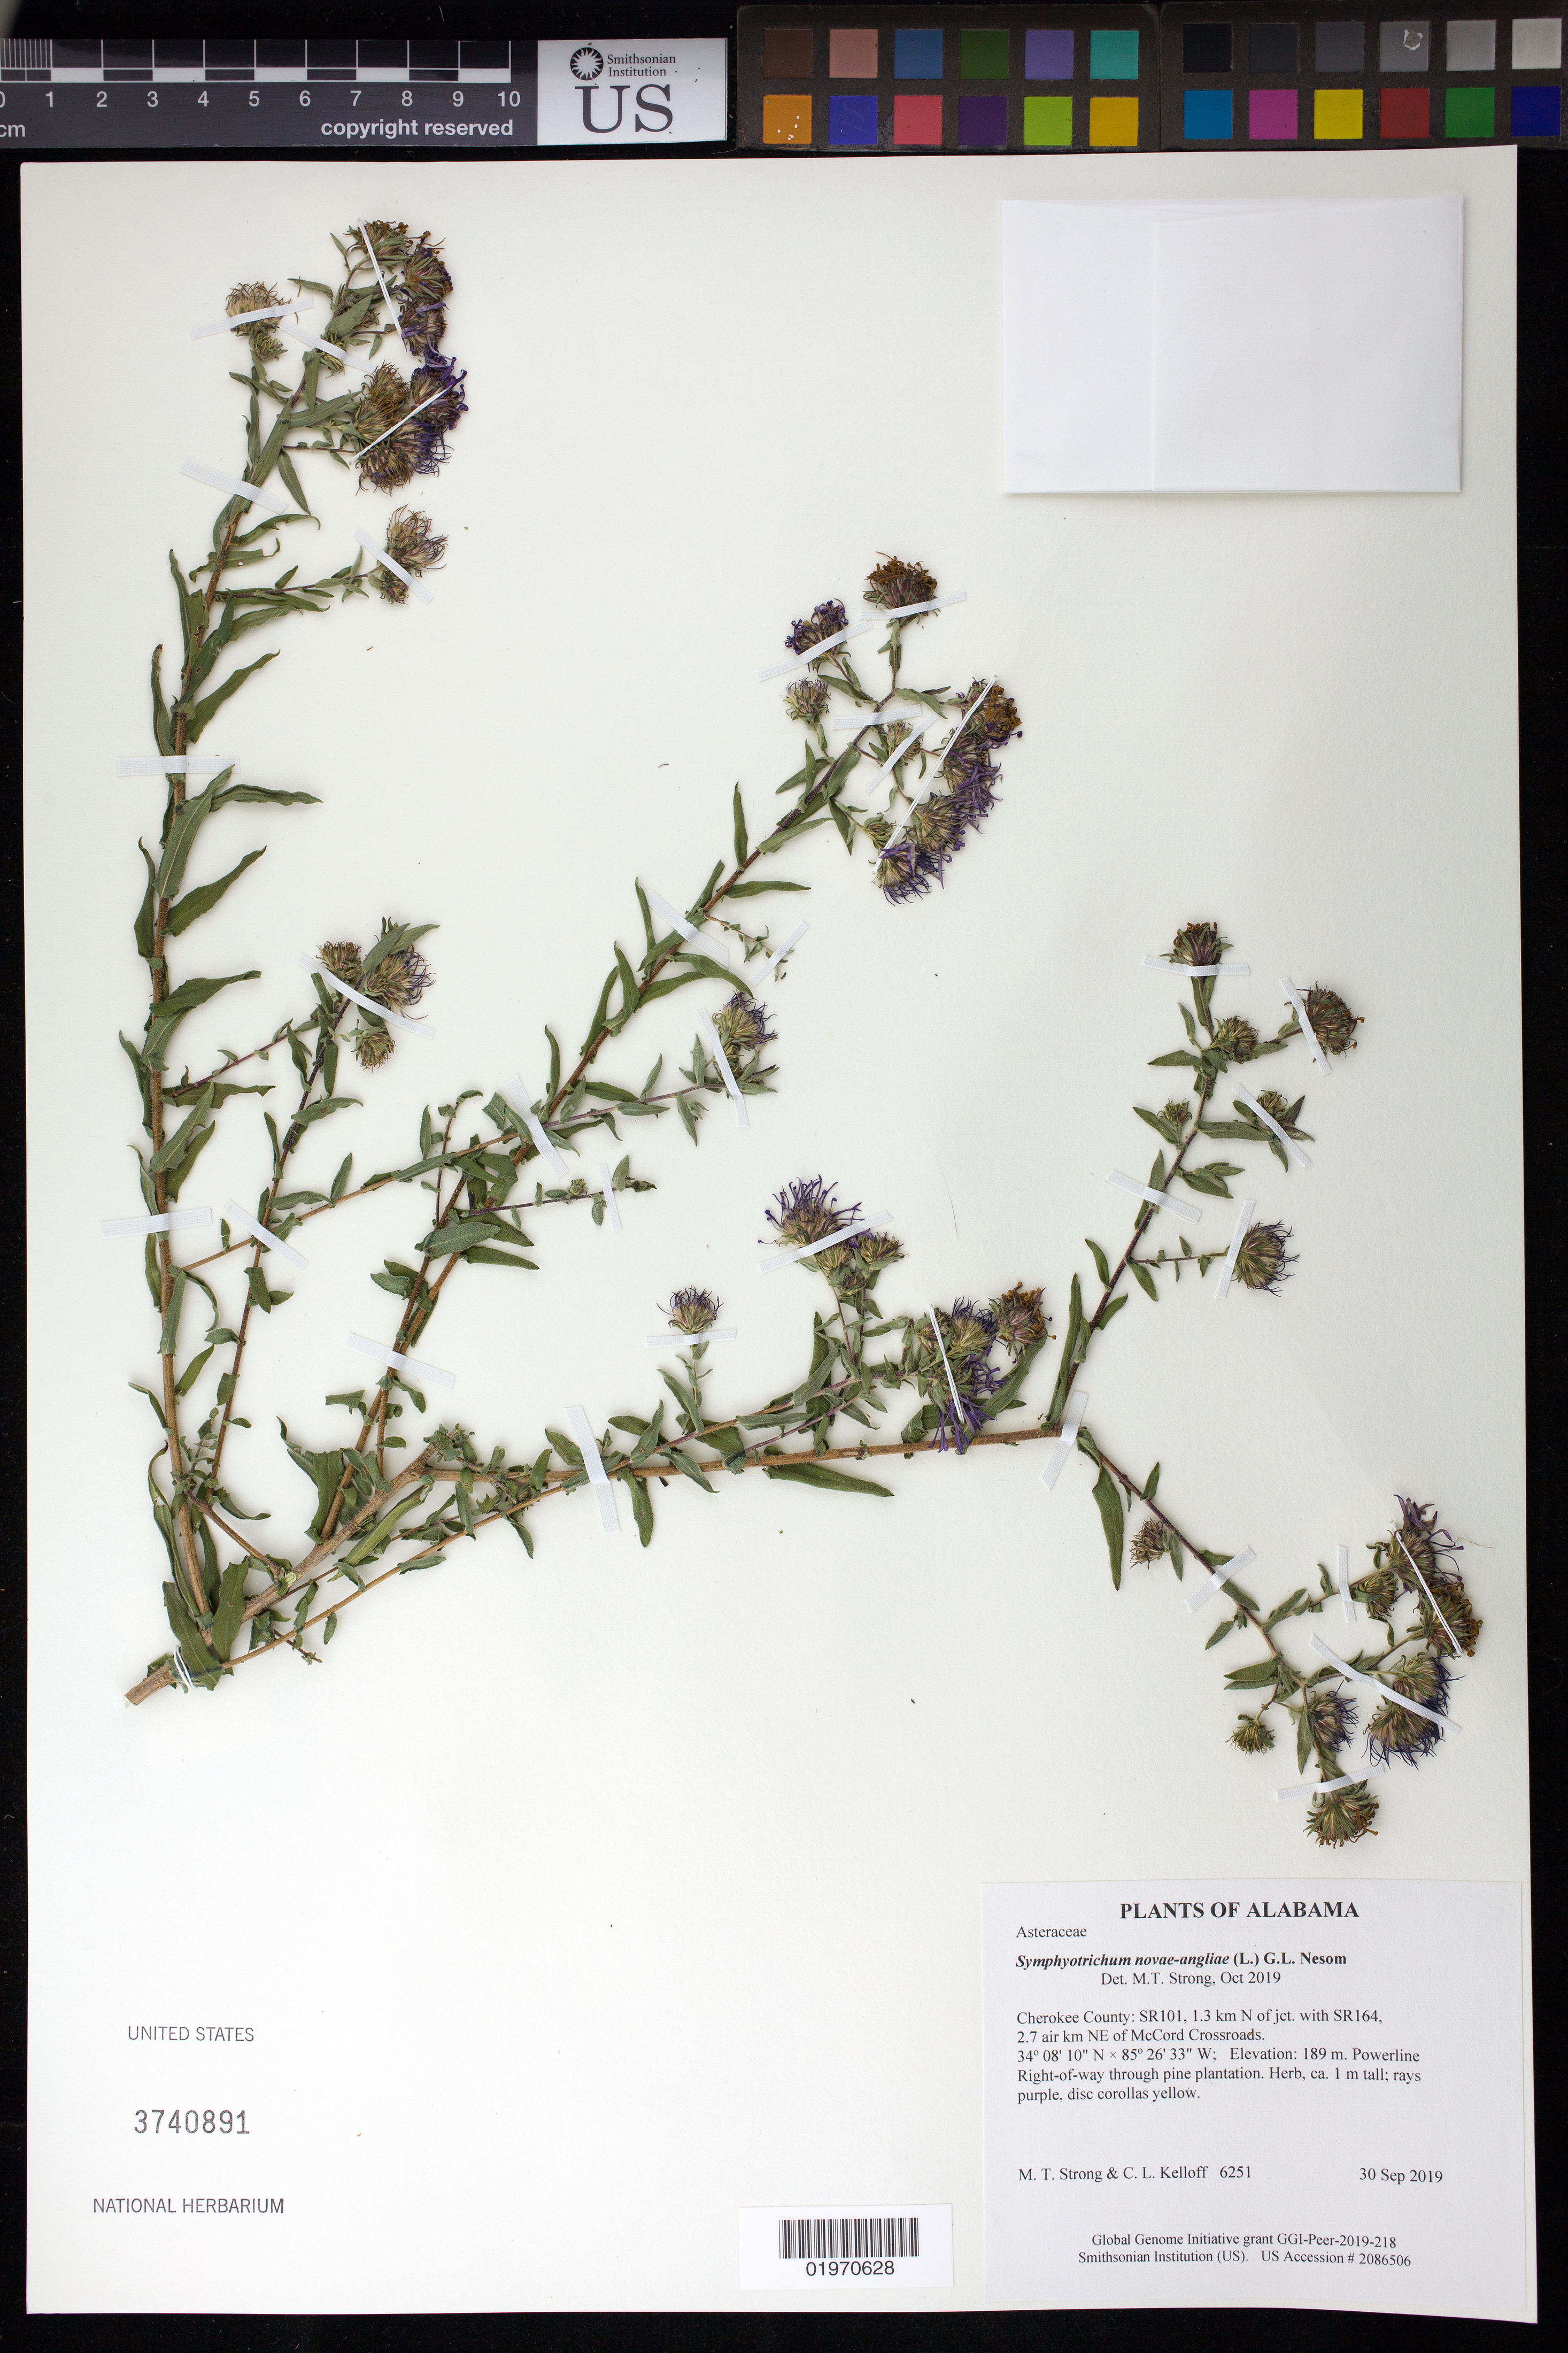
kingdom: Plantae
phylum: Tracheophyta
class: Magnoliopsida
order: Asterales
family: Asteraceae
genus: Symphyotrichum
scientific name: Symphyotrichum novae-angliae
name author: (L.) G.L. Nesom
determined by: Strong, Mark T., (BOT), Smithsonian Institution - National Museum of Natural History (UNITED STATES)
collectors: M. T. Strong & C. L. Kelloff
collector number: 6251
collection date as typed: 30 Sep 2019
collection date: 2019-09-30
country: United States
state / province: Alabama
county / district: Cherokee County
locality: SR101, 1.3 km N of jct. with SR164, 2.7 air km NE of McCord Crossroads.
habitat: Powerline Right-of-way through pine plantation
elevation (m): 189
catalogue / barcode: US 3740891